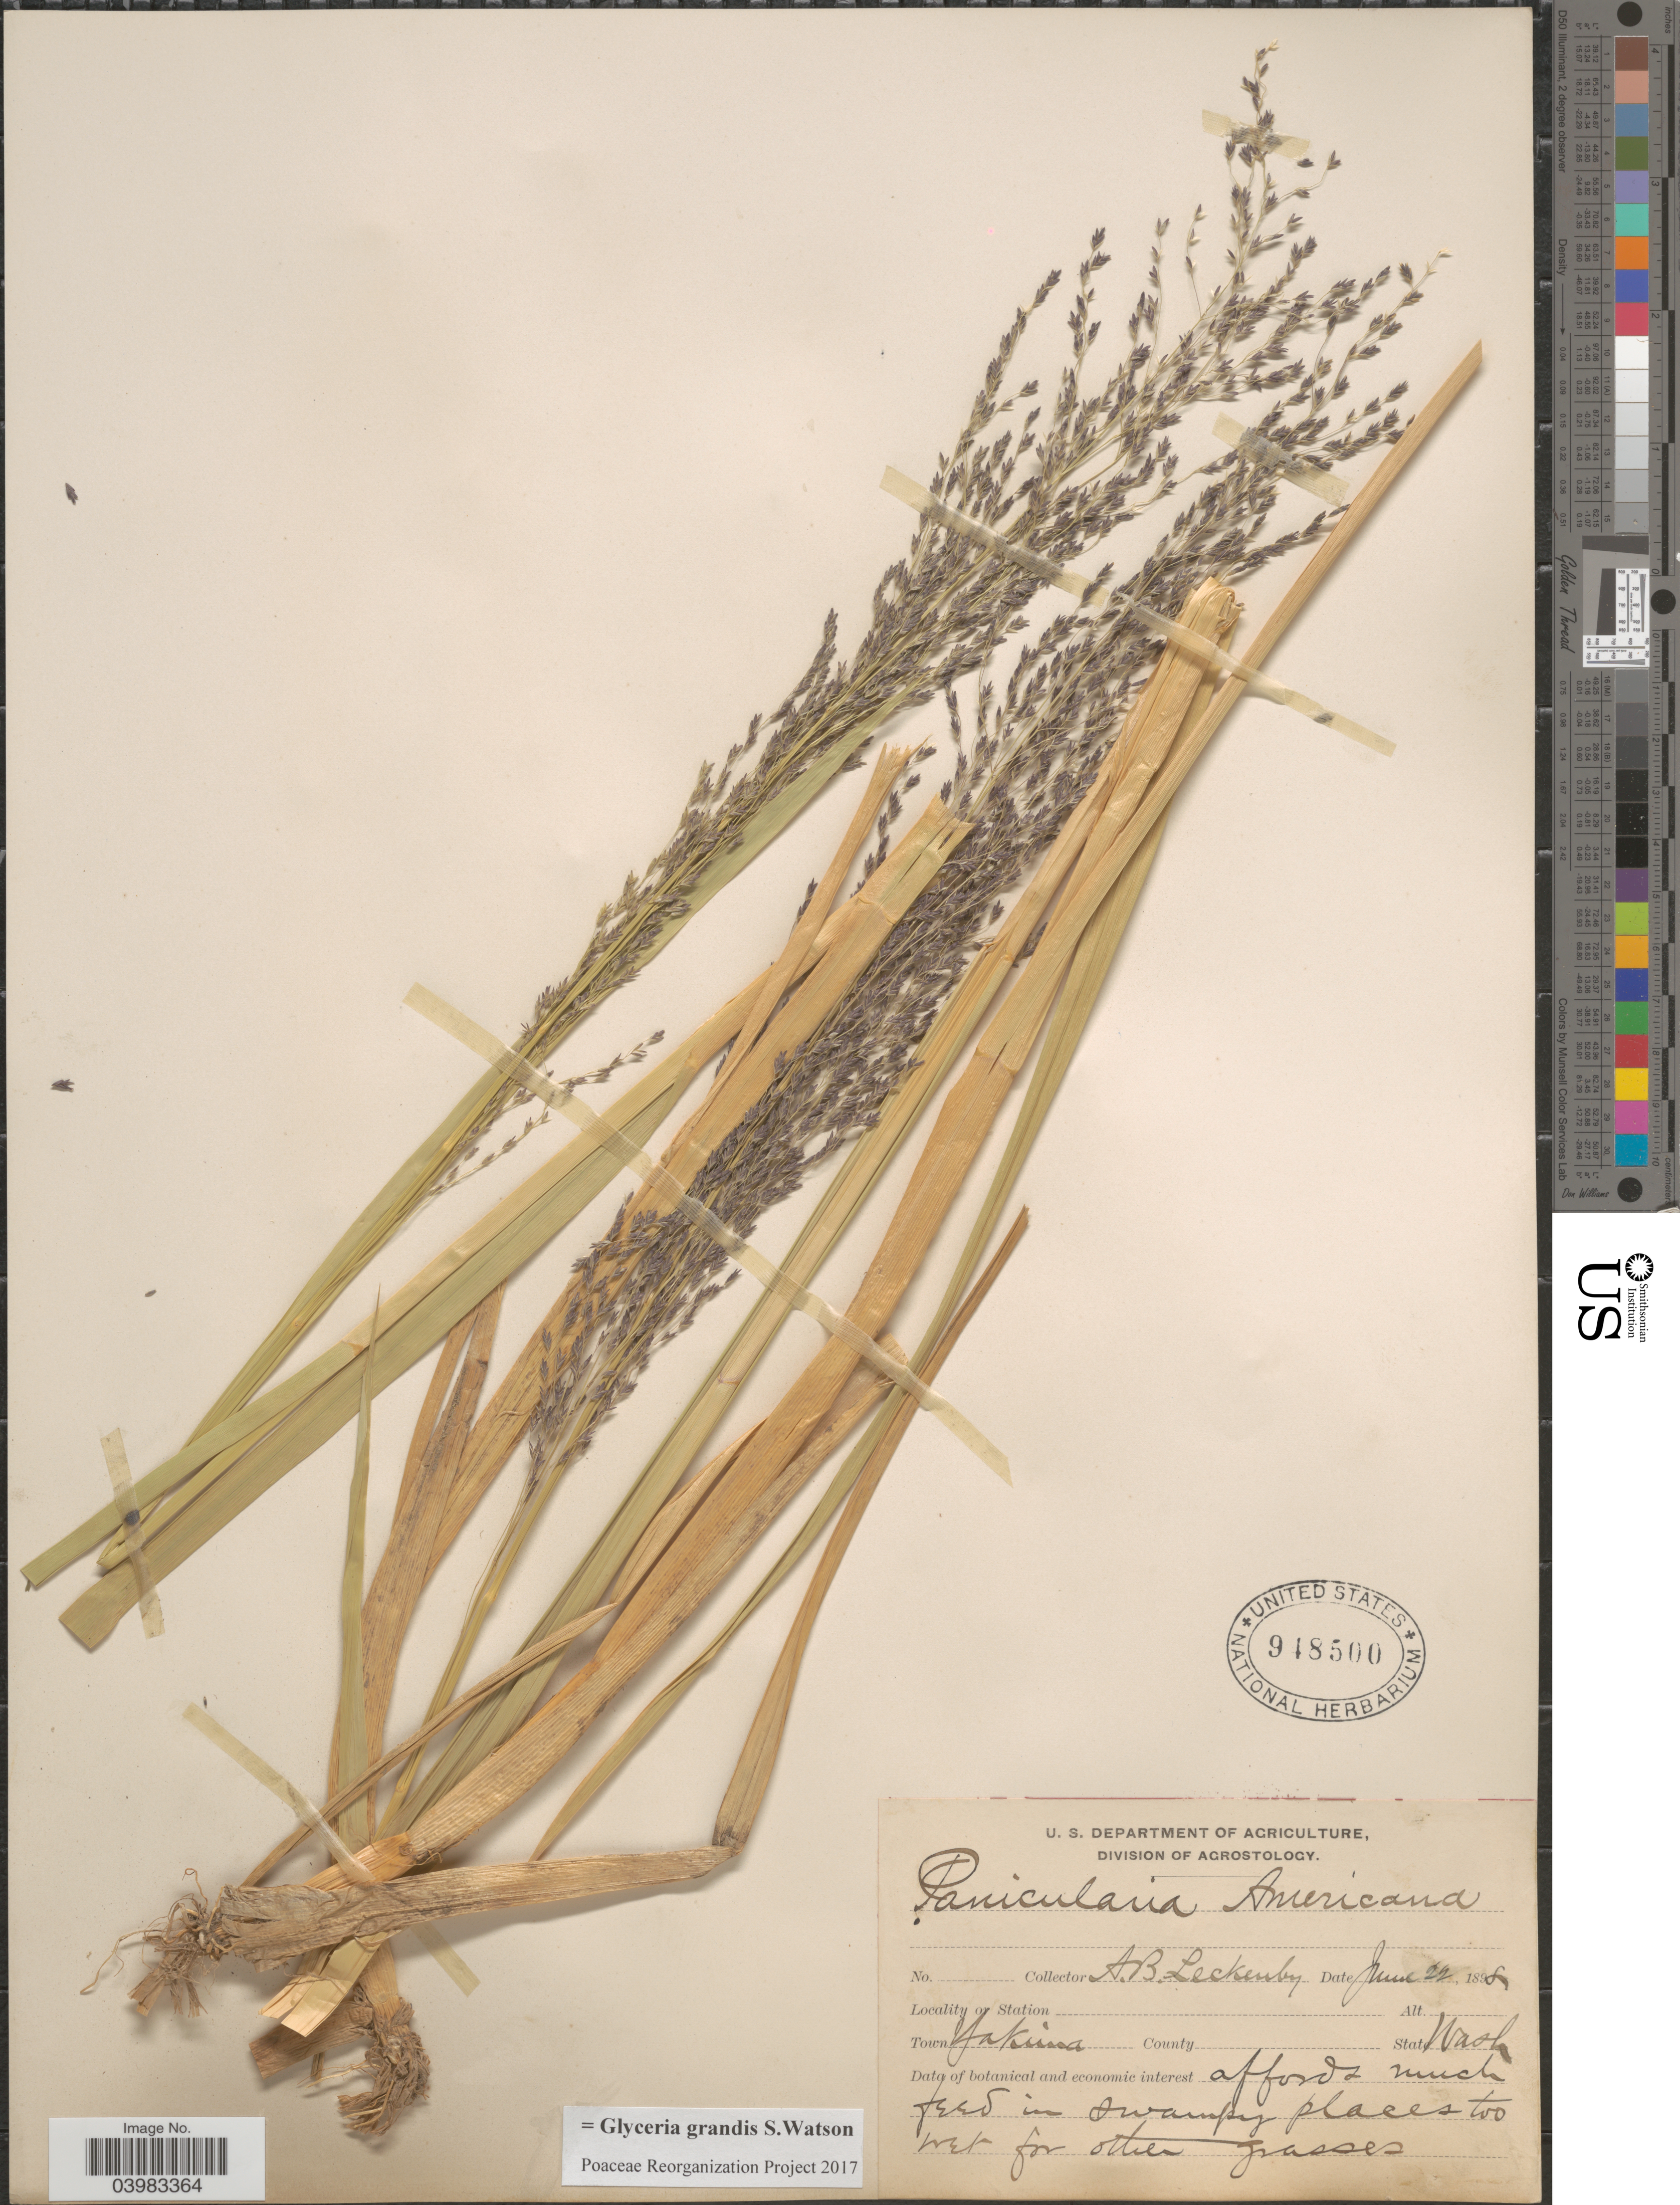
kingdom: Plantae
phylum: Tracheophyta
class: Liliopsida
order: Poales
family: Poaceae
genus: Glyceria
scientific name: Glyceria grandis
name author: S. Watson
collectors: A. Leckenby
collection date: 1898-06-22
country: United States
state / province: Washington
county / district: Yakima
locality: Town Yakima.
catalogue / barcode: US 948500